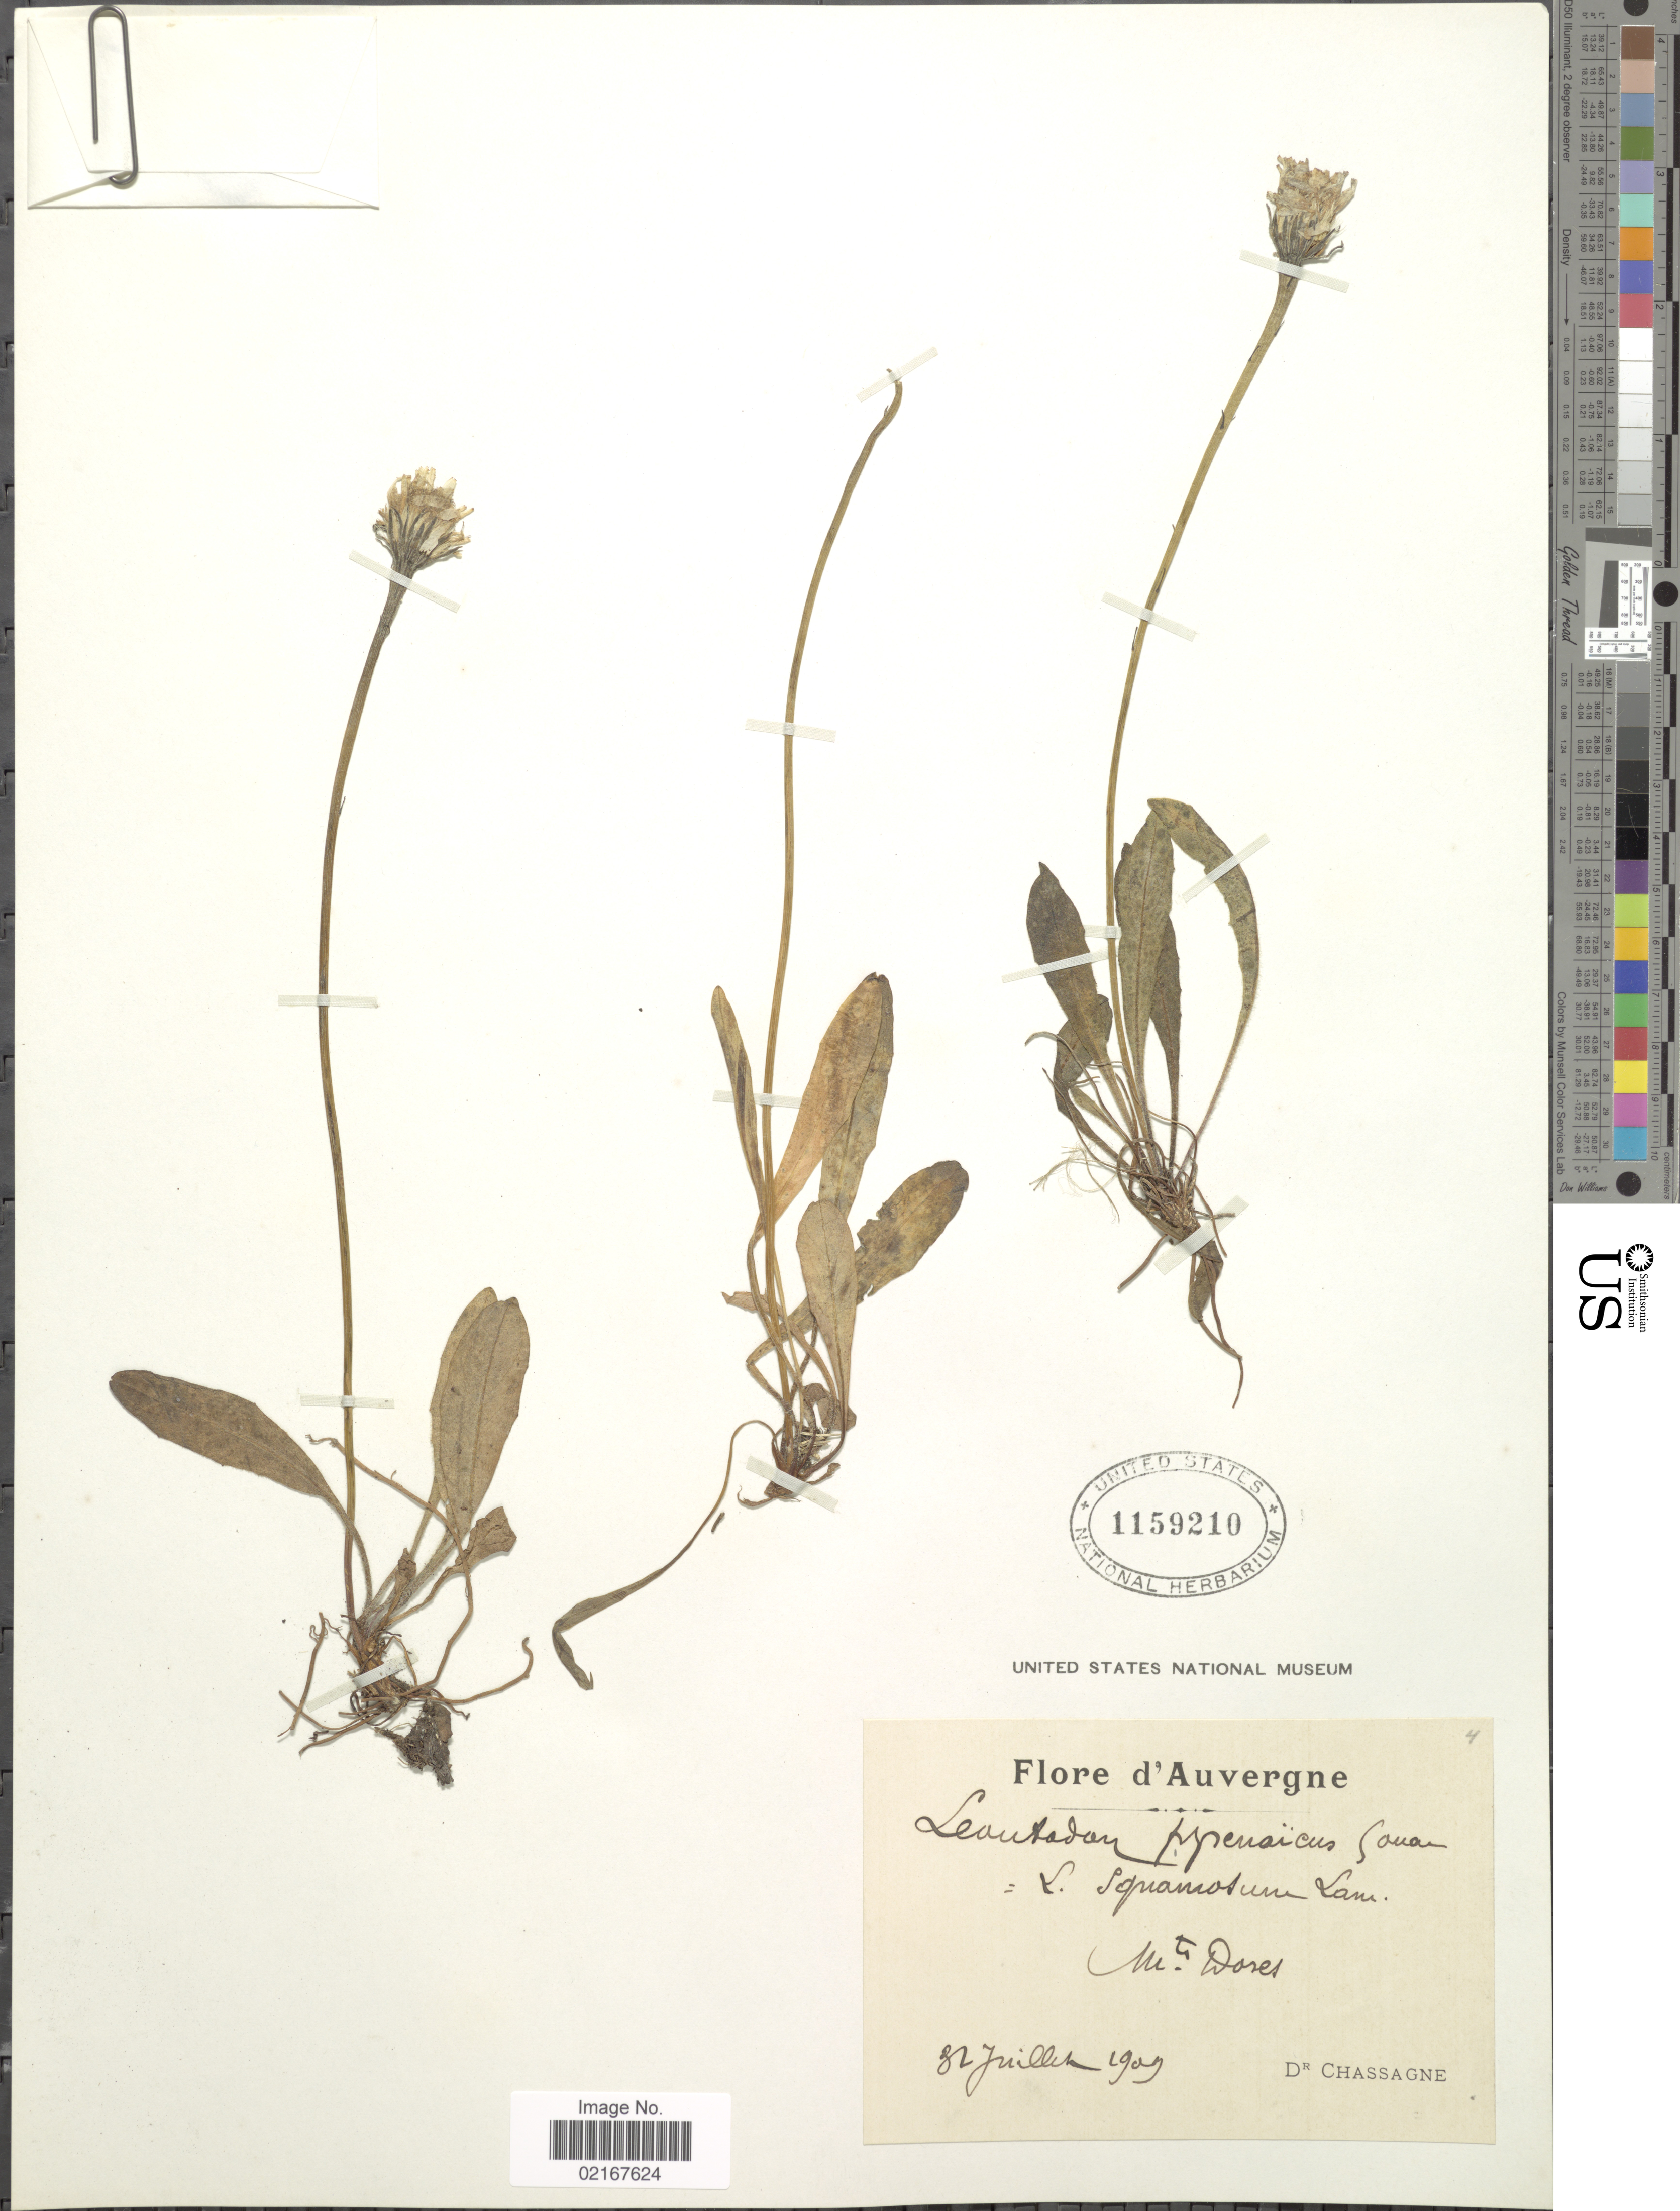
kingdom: Plantae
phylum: Tracheophyta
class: Magnoliopsida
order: Asterales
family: Asteraceae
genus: Scorzoneroides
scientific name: Scorzoneroides pyrenaica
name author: (Gouan) Holub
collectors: Chassagne, --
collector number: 4?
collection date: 1909-07-21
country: France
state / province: Auvergne-Rhône-Alpes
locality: Mte [interpreted] Dores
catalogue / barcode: US 1159210